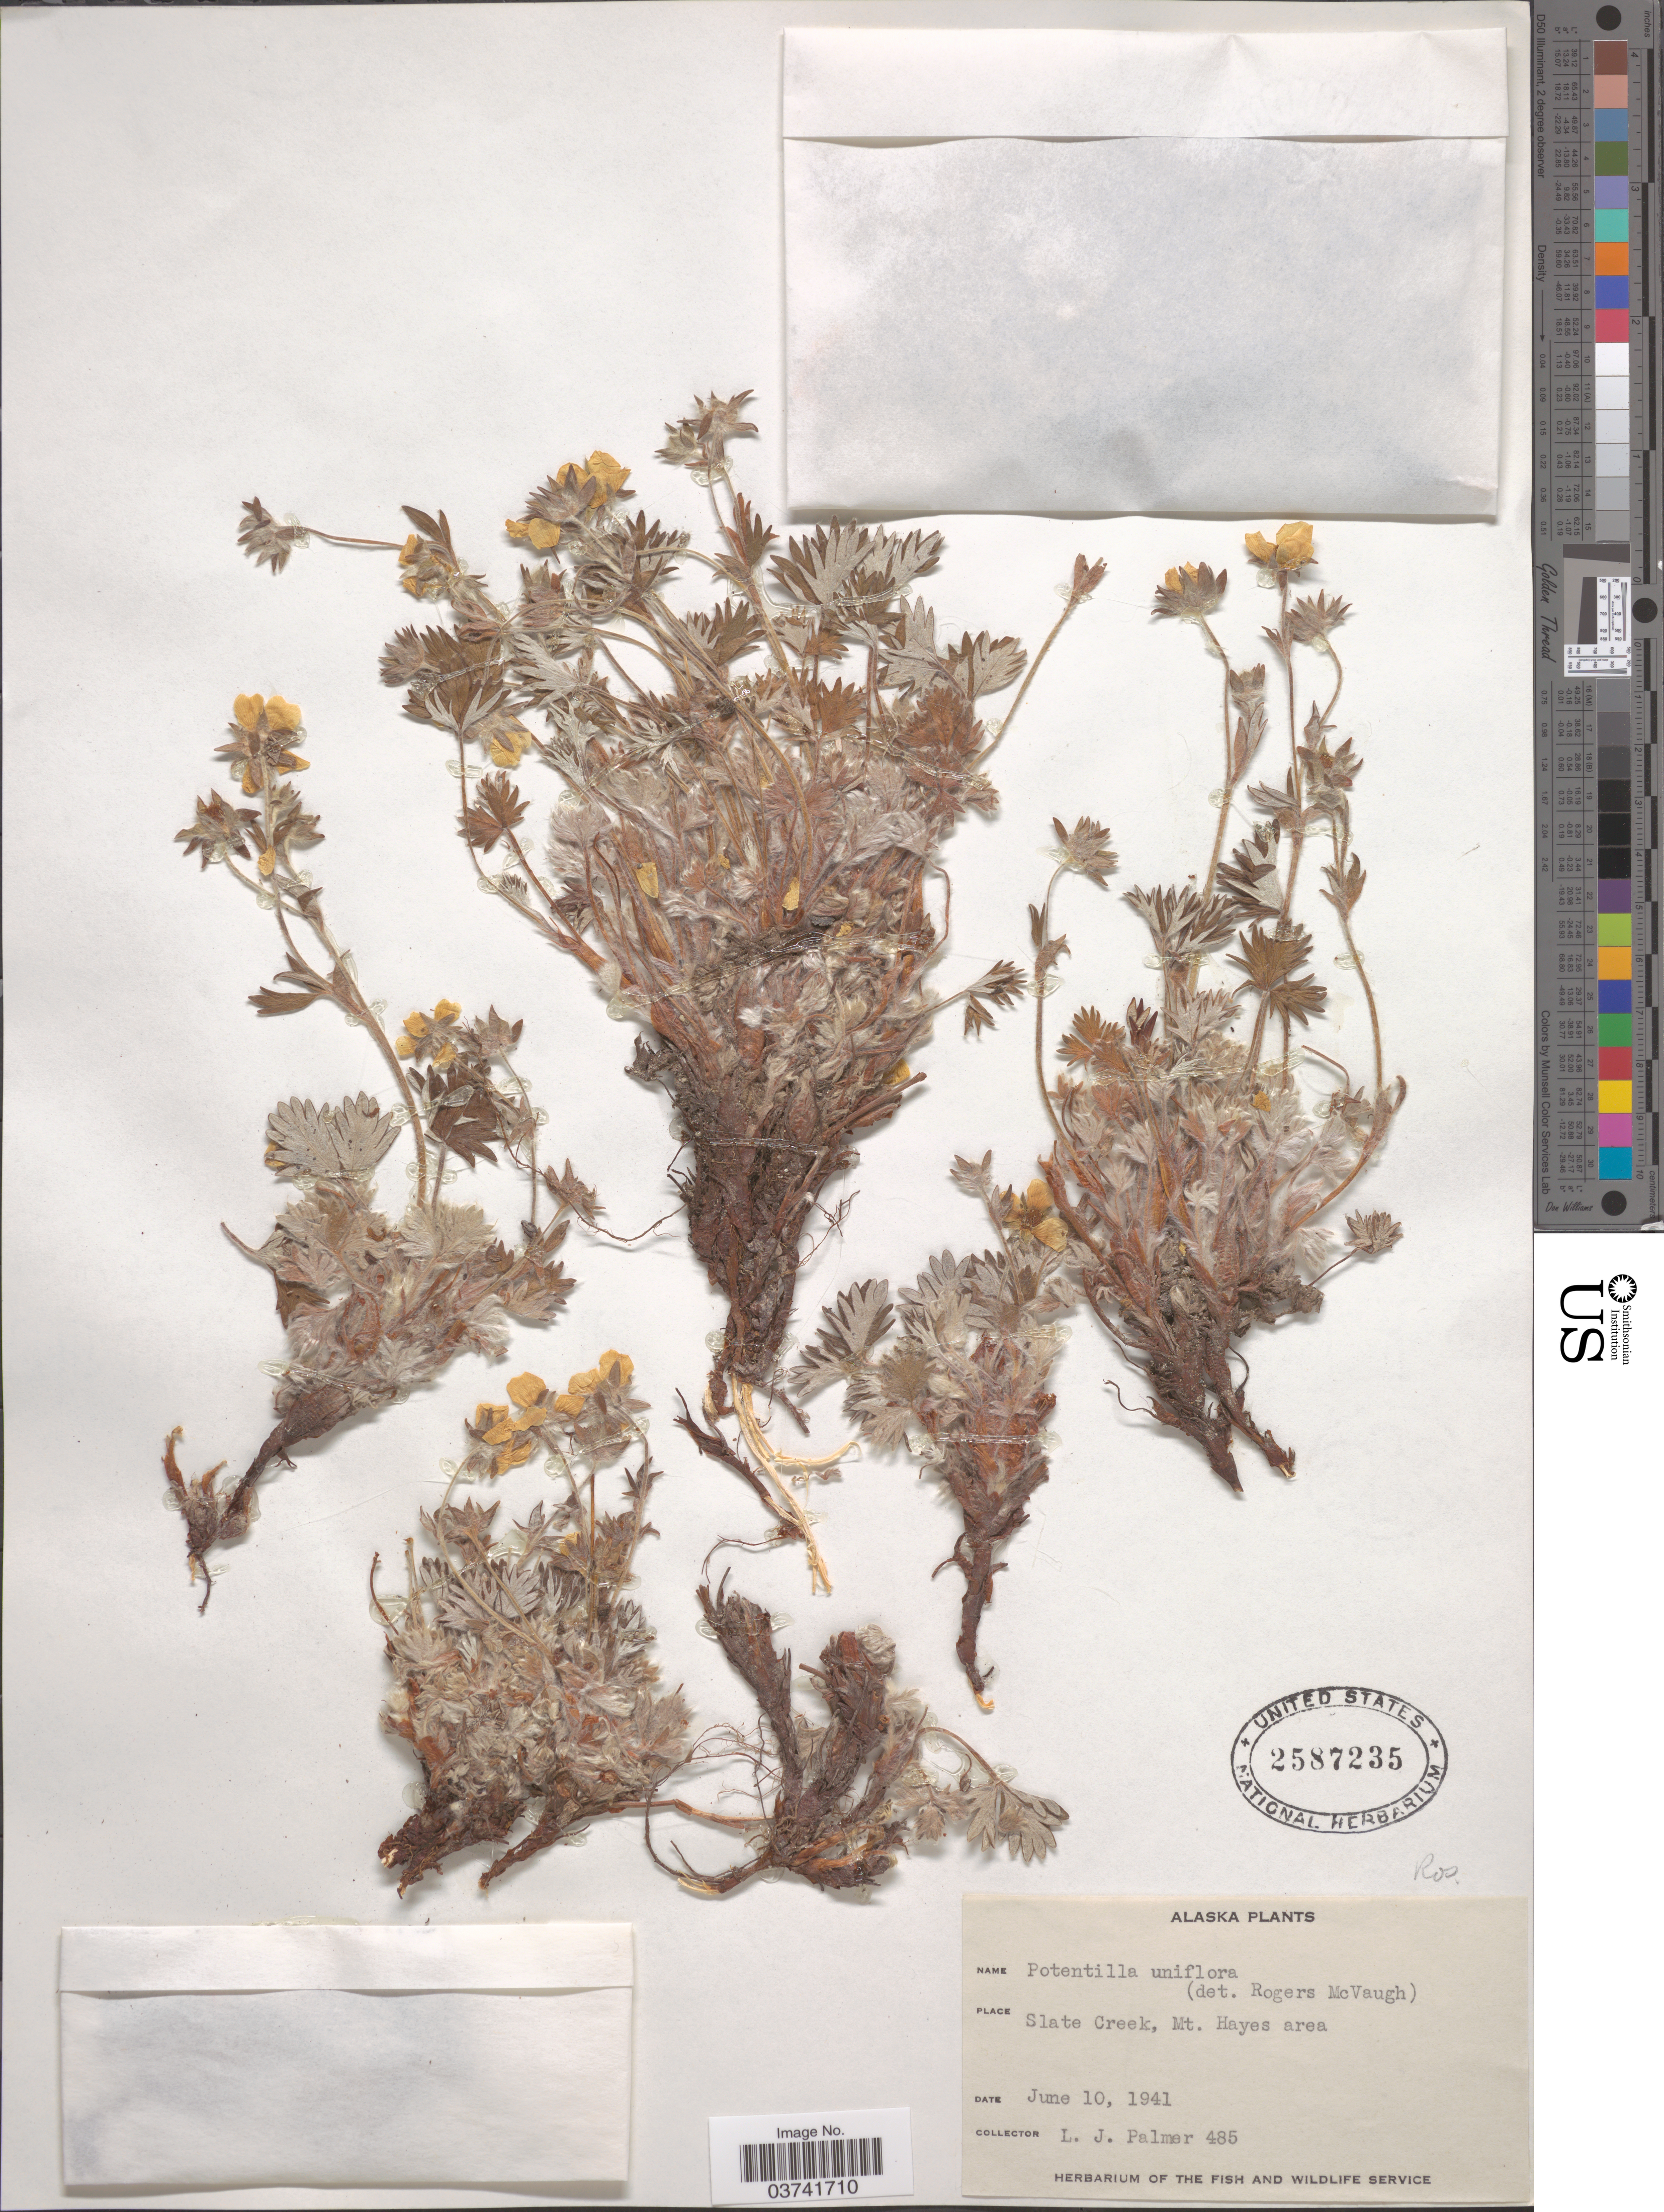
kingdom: Plantae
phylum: Tracheophyta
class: Magnoliopsida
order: Rosales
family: Rosaceae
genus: Potentilla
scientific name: Potentilla uniflora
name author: Ledeb.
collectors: L. J. Palmer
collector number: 485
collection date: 1941-06-10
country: United States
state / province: Alaska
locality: Slate Creek, Mt. Hayes area.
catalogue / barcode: US 2587235